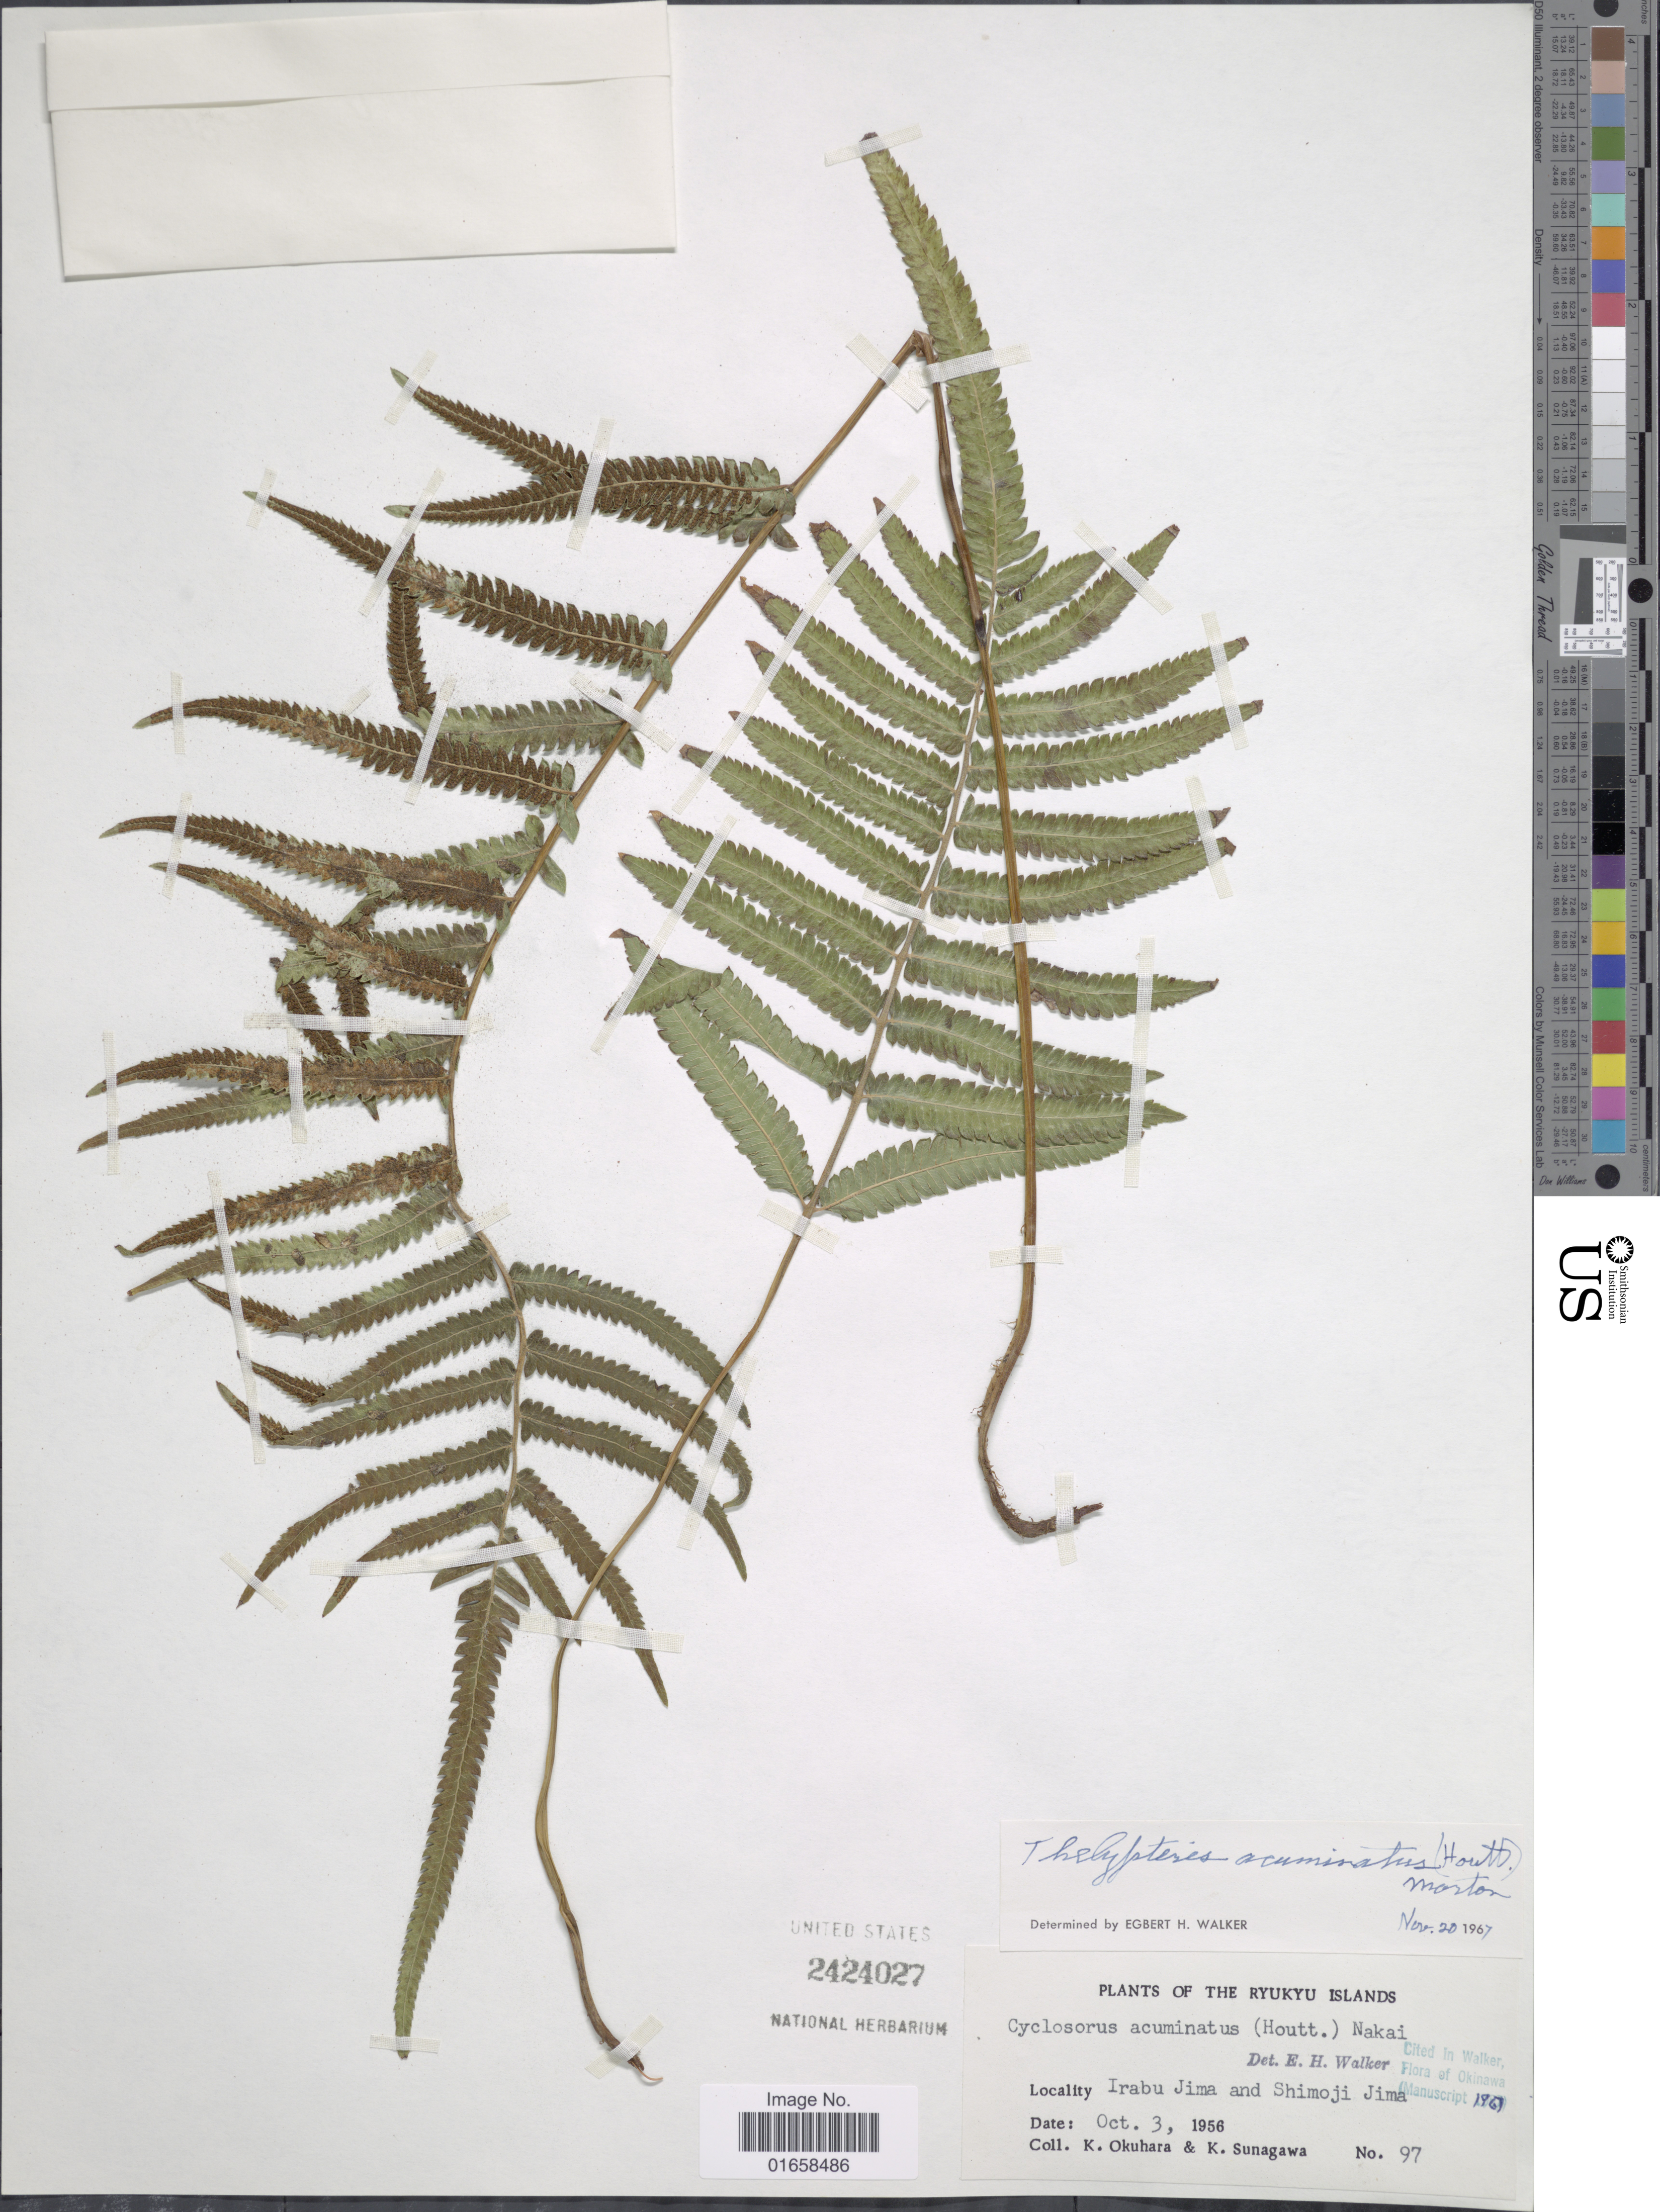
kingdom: Plantae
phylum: Tracheophyta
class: Polypodiopsida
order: Polypodiales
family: Thelypteridaceae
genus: Christella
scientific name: Christella acuminata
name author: (Houtt.) H. Lév.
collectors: K. Okuhara & K. Sunagawa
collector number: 97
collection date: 1956-10-03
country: Japan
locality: Rykyu Islands. Irabu Jima and Shimoji Jima.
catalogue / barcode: US 2424027